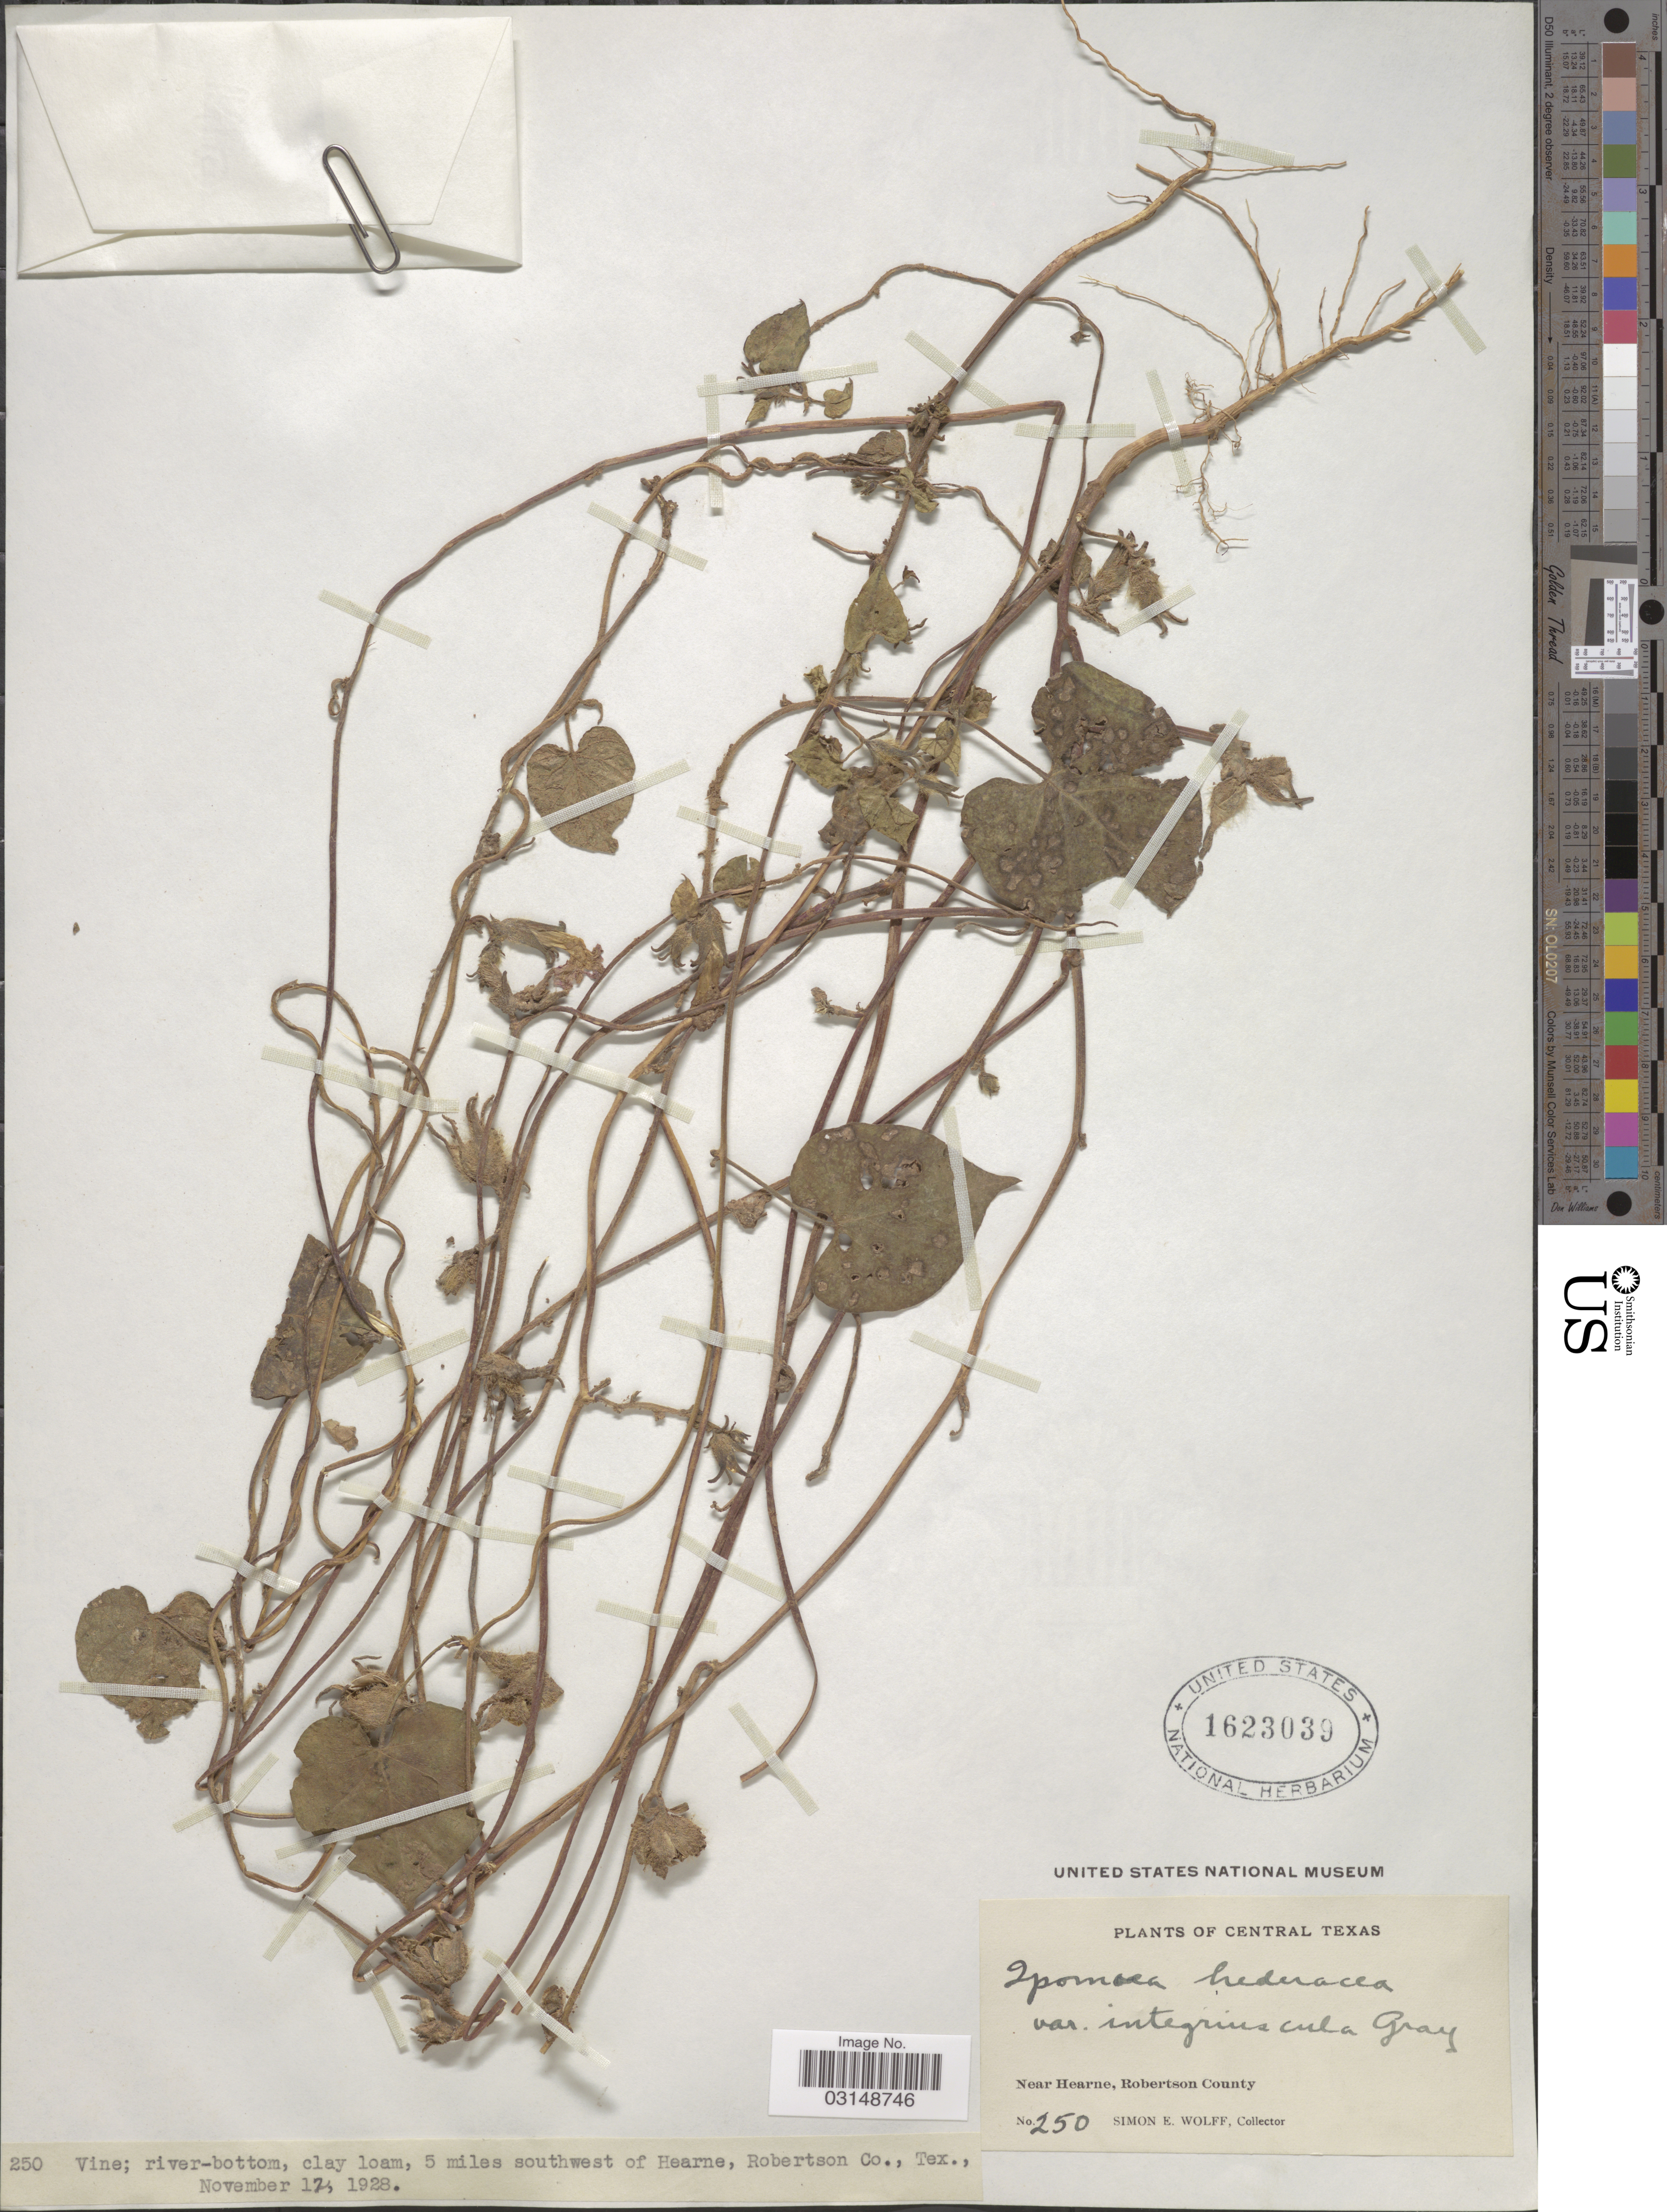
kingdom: Plantae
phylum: Tracheophyta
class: Magnoliopsida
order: Solanales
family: Convolvulaceae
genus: Ipomoea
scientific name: Ipomoea hederacea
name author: Jacq.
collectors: S. E. Wolff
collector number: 250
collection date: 1928-11-12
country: United States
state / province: Texas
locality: Central Texas. Near Hearne, Robertson County. 5 miles southwest of Hearne.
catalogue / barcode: US 1623039